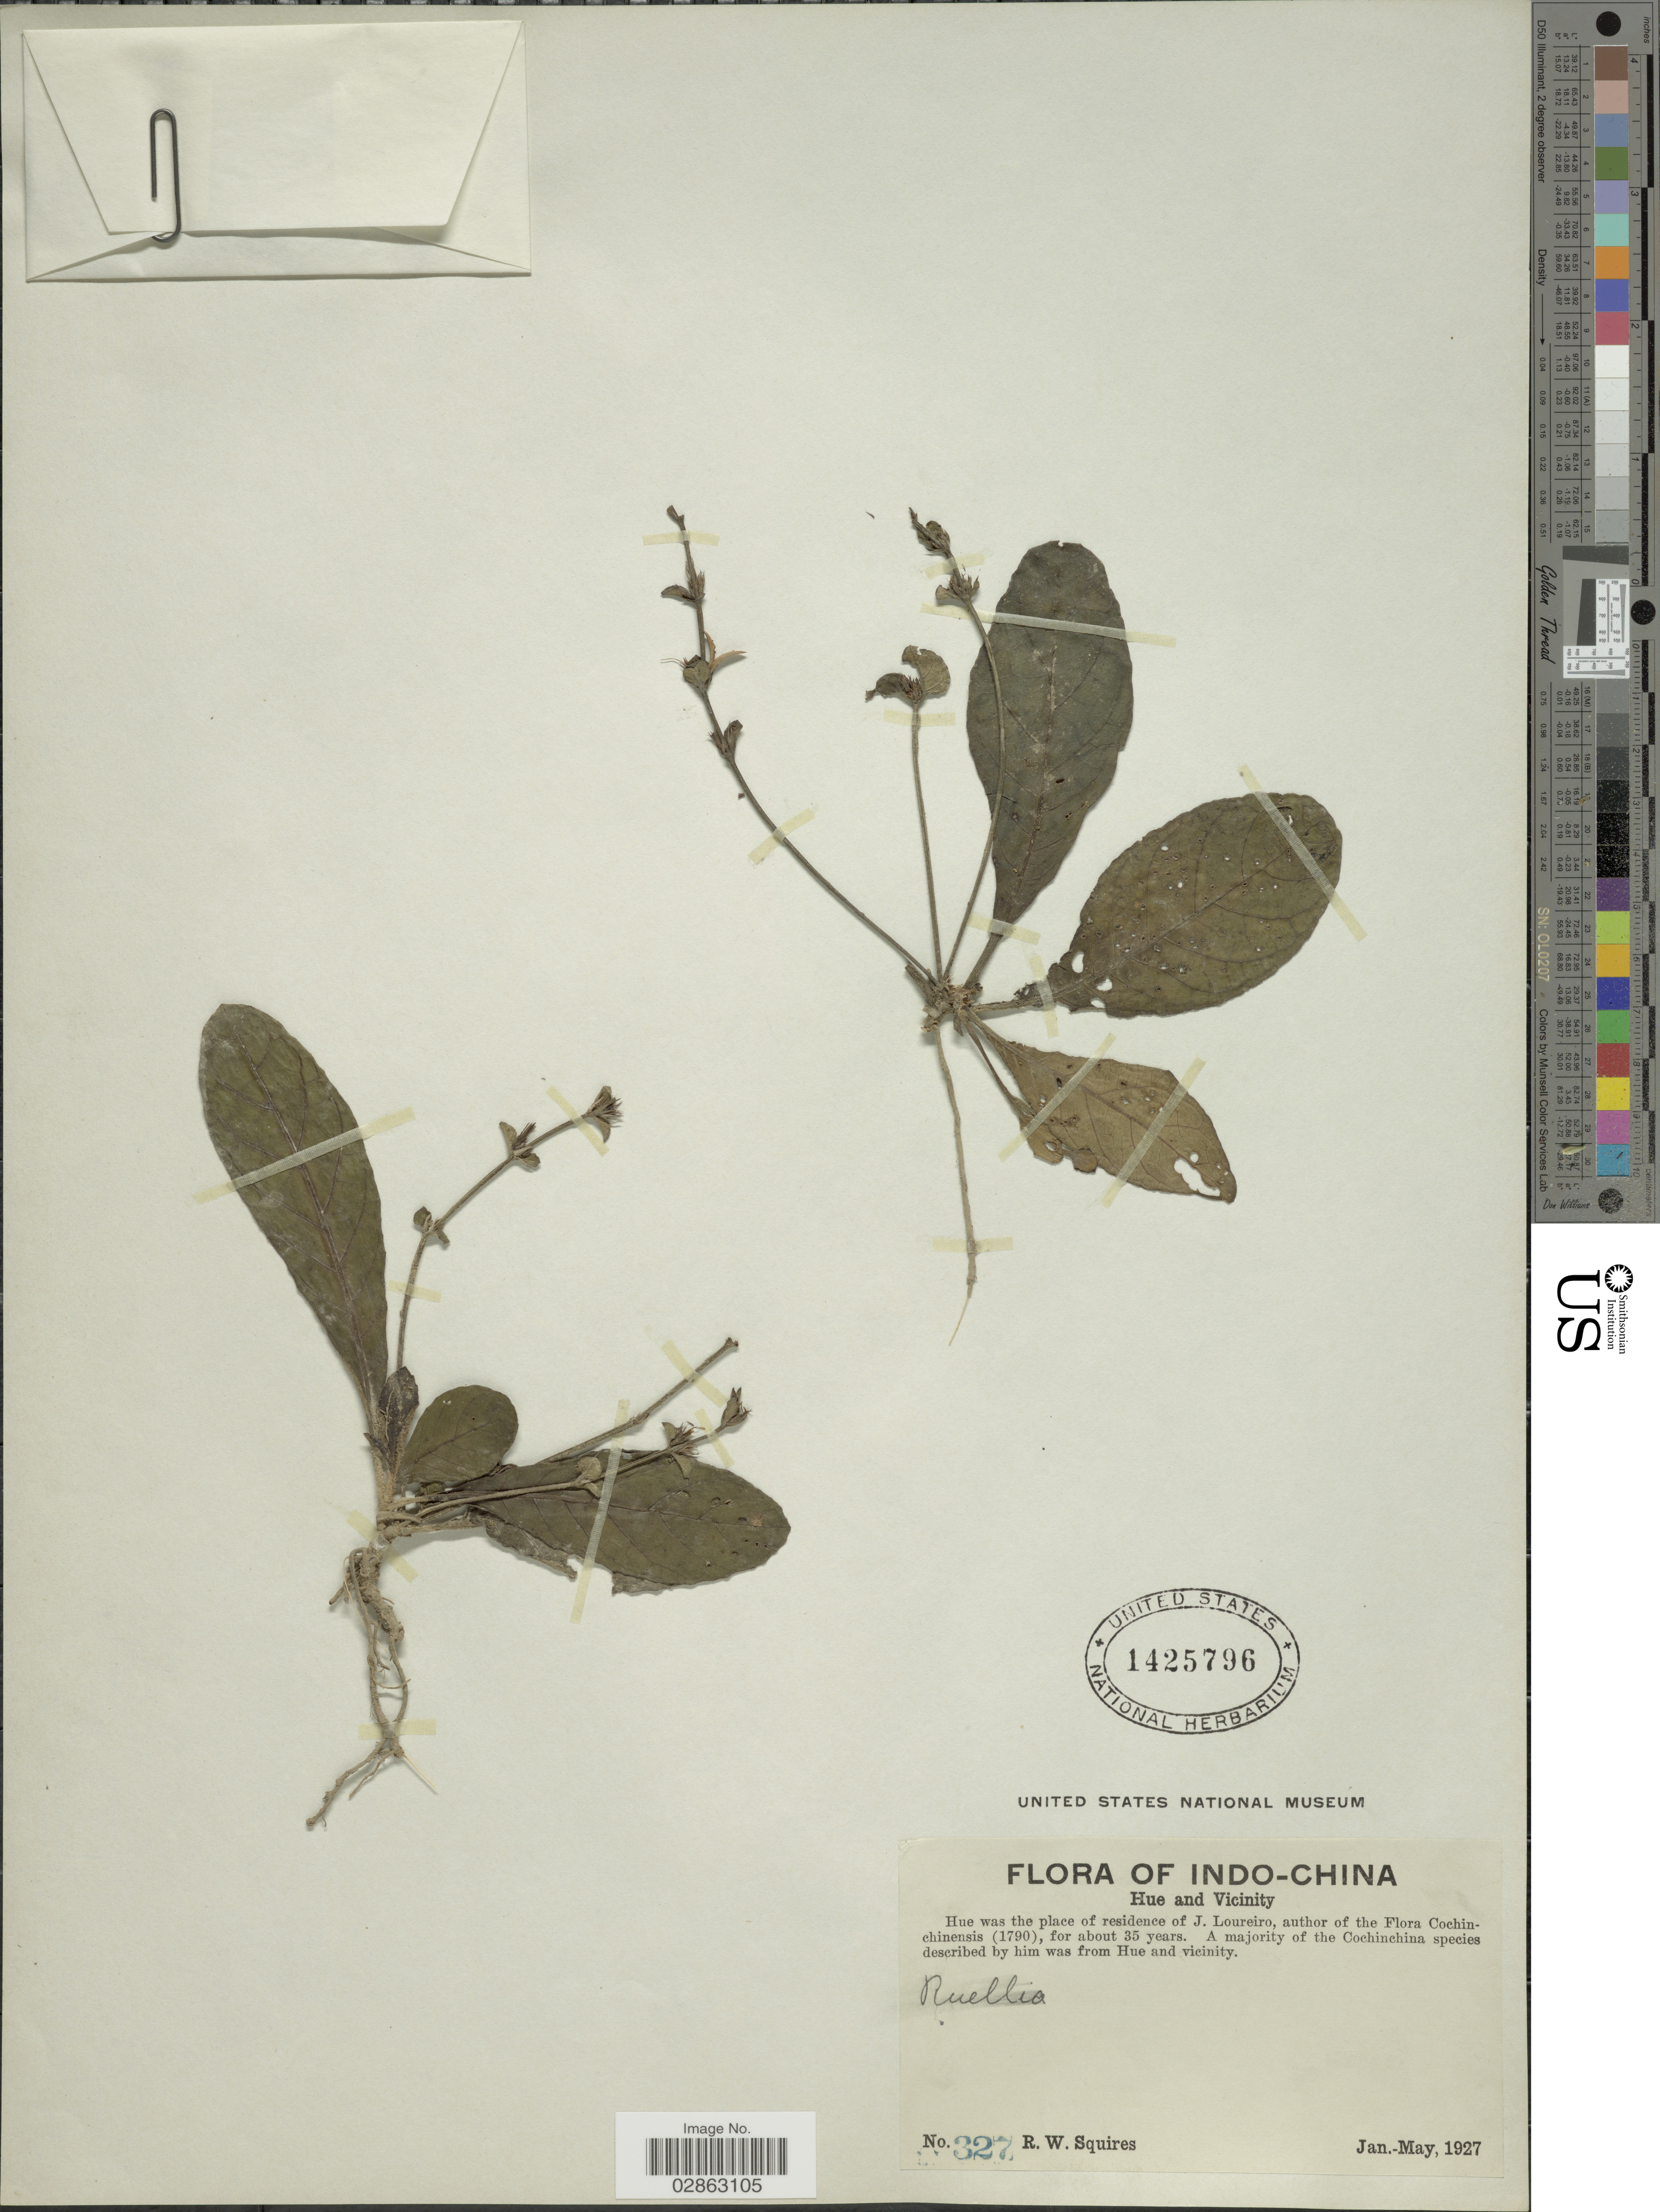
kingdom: Plantae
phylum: Tracheophyta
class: Magnoliopsida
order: Lamiales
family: Acanthaceae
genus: Ruellia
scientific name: Ruellia drymophila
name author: (Diels) Hand.-Mazz.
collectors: R. Squires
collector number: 327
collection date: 1927-01/1927-05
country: Vietnam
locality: Indo-China. Hue and Vicinity.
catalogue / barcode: US 1425796